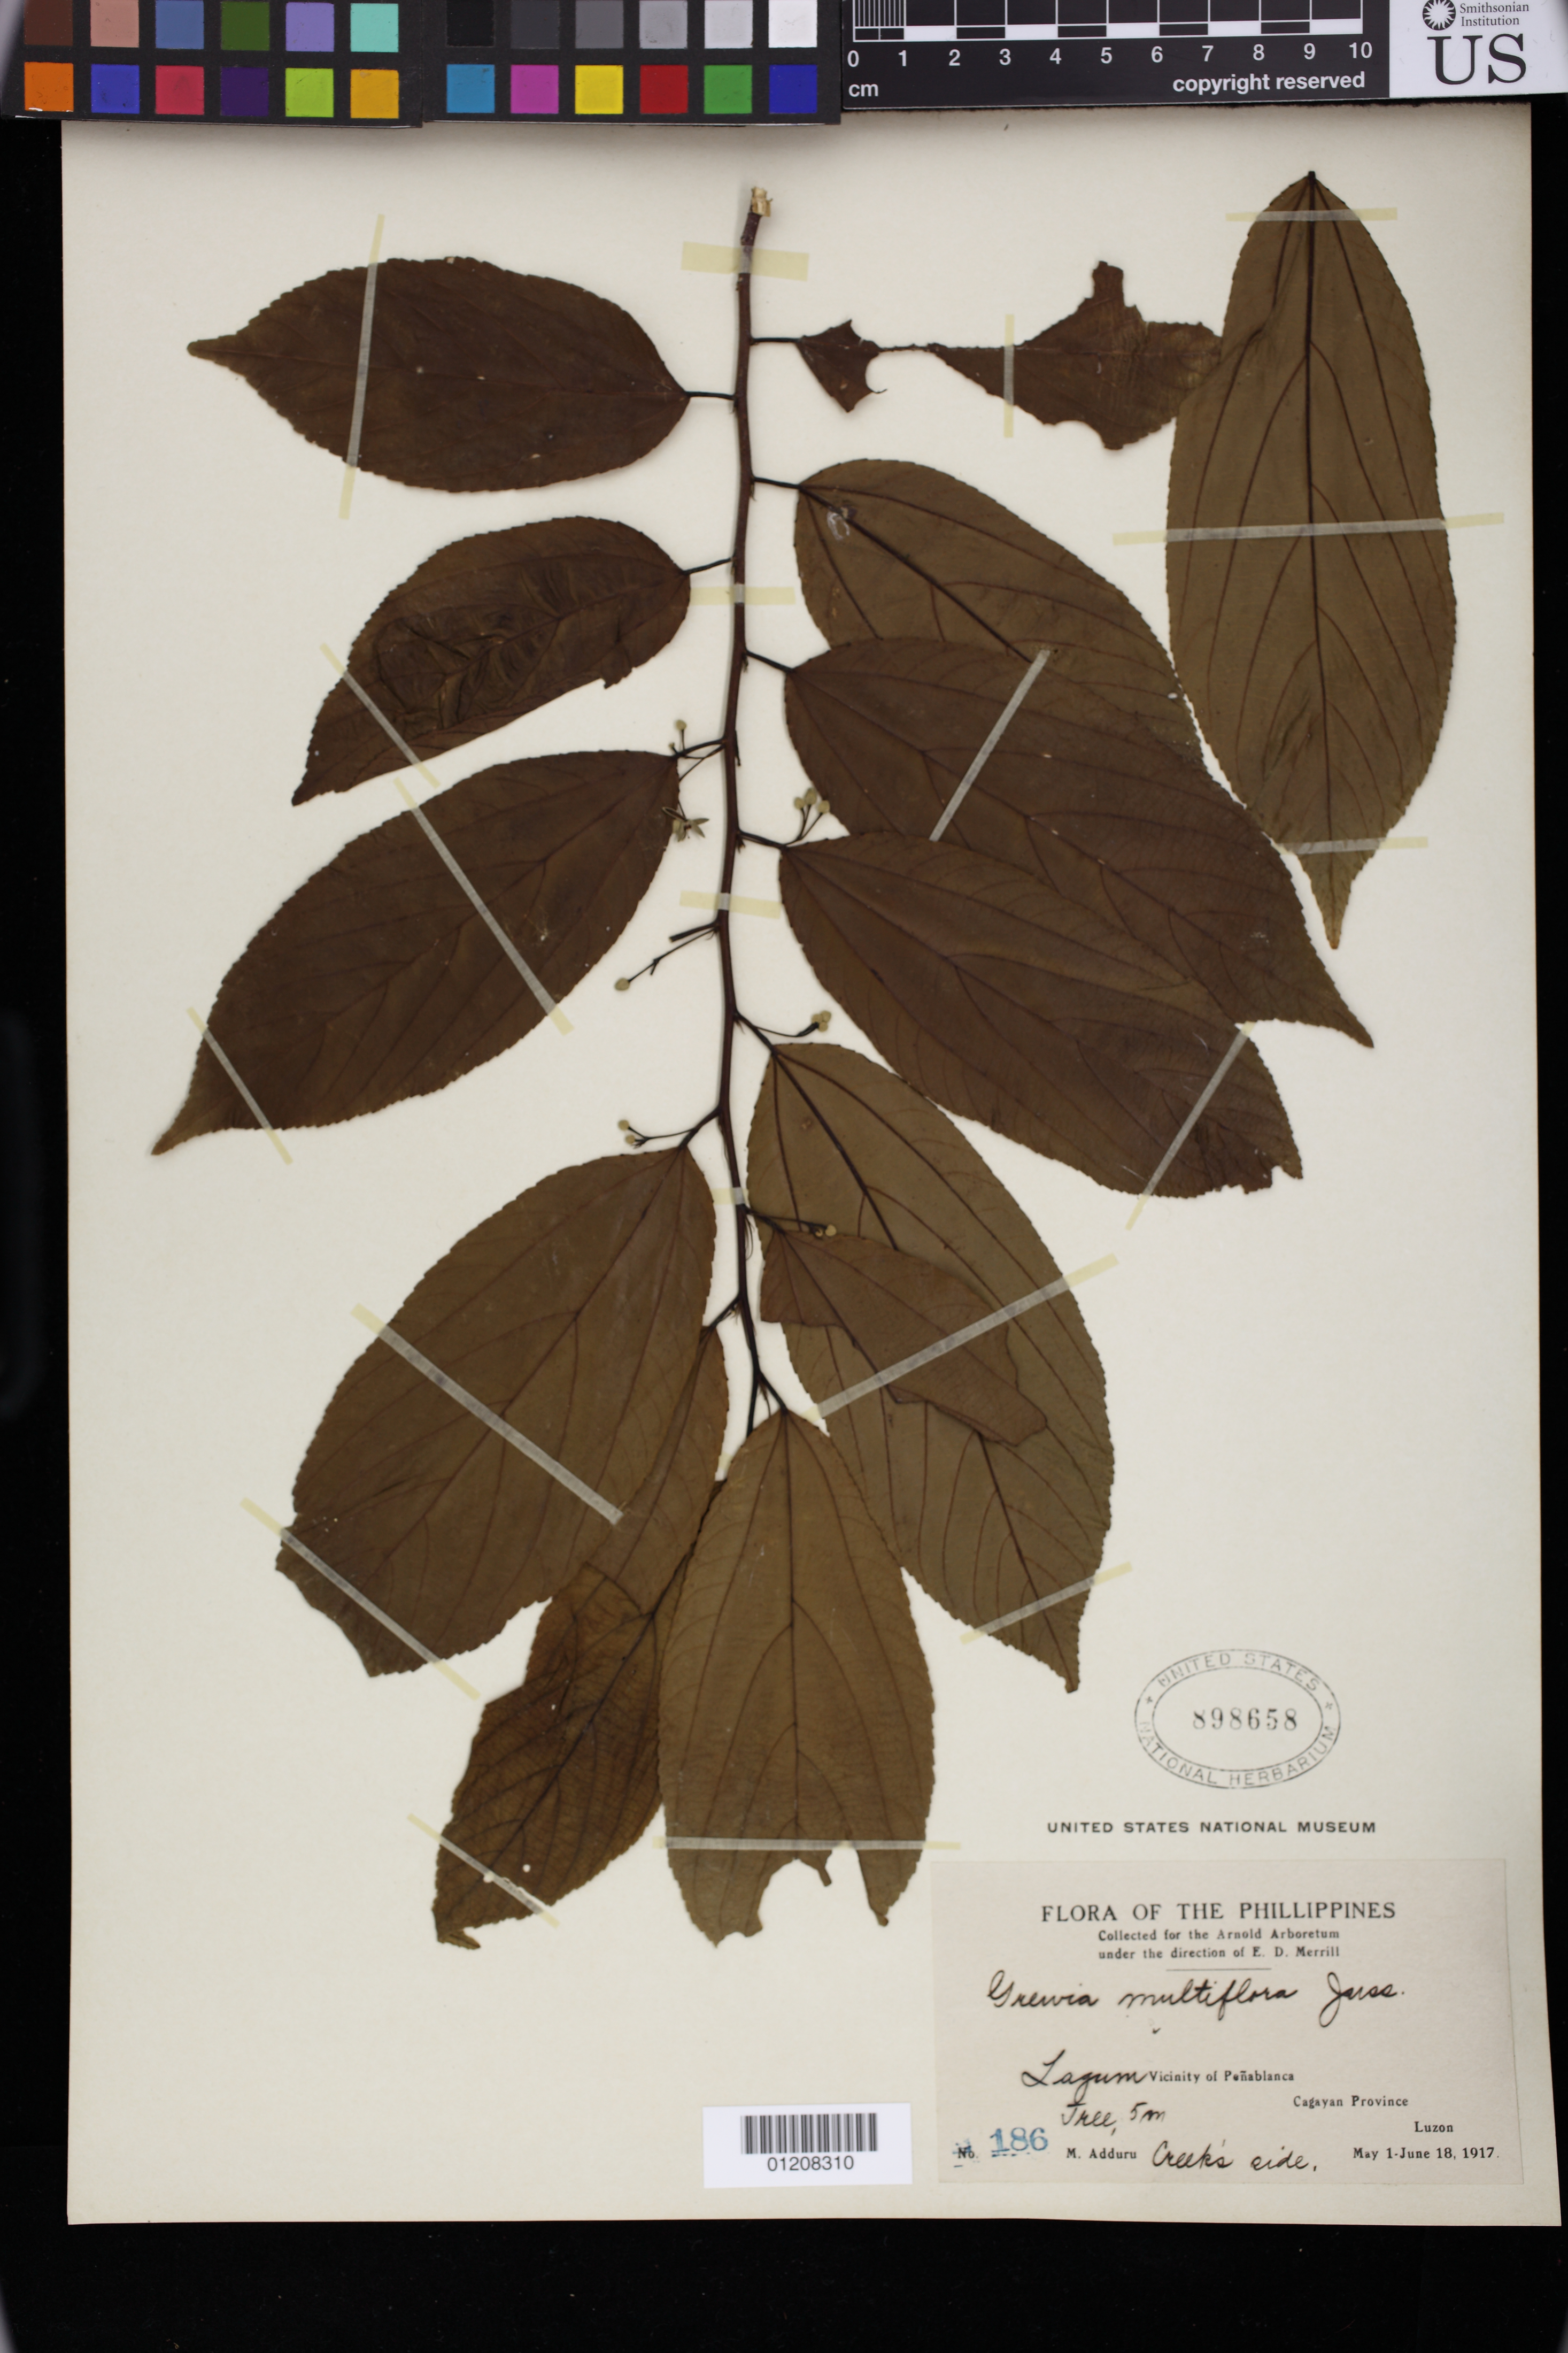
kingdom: Plantae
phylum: Tracheophyta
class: Magnoliopsida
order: Malvales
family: Malvaceae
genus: Grewia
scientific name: Grewia multiflora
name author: Juss.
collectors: M. Adduru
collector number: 186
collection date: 1917-05-01/1917-06-18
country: Philippines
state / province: Cagayan Valley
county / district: Cagayan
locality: Lagum, Vicinity of Penablanca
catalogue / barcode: US 898658